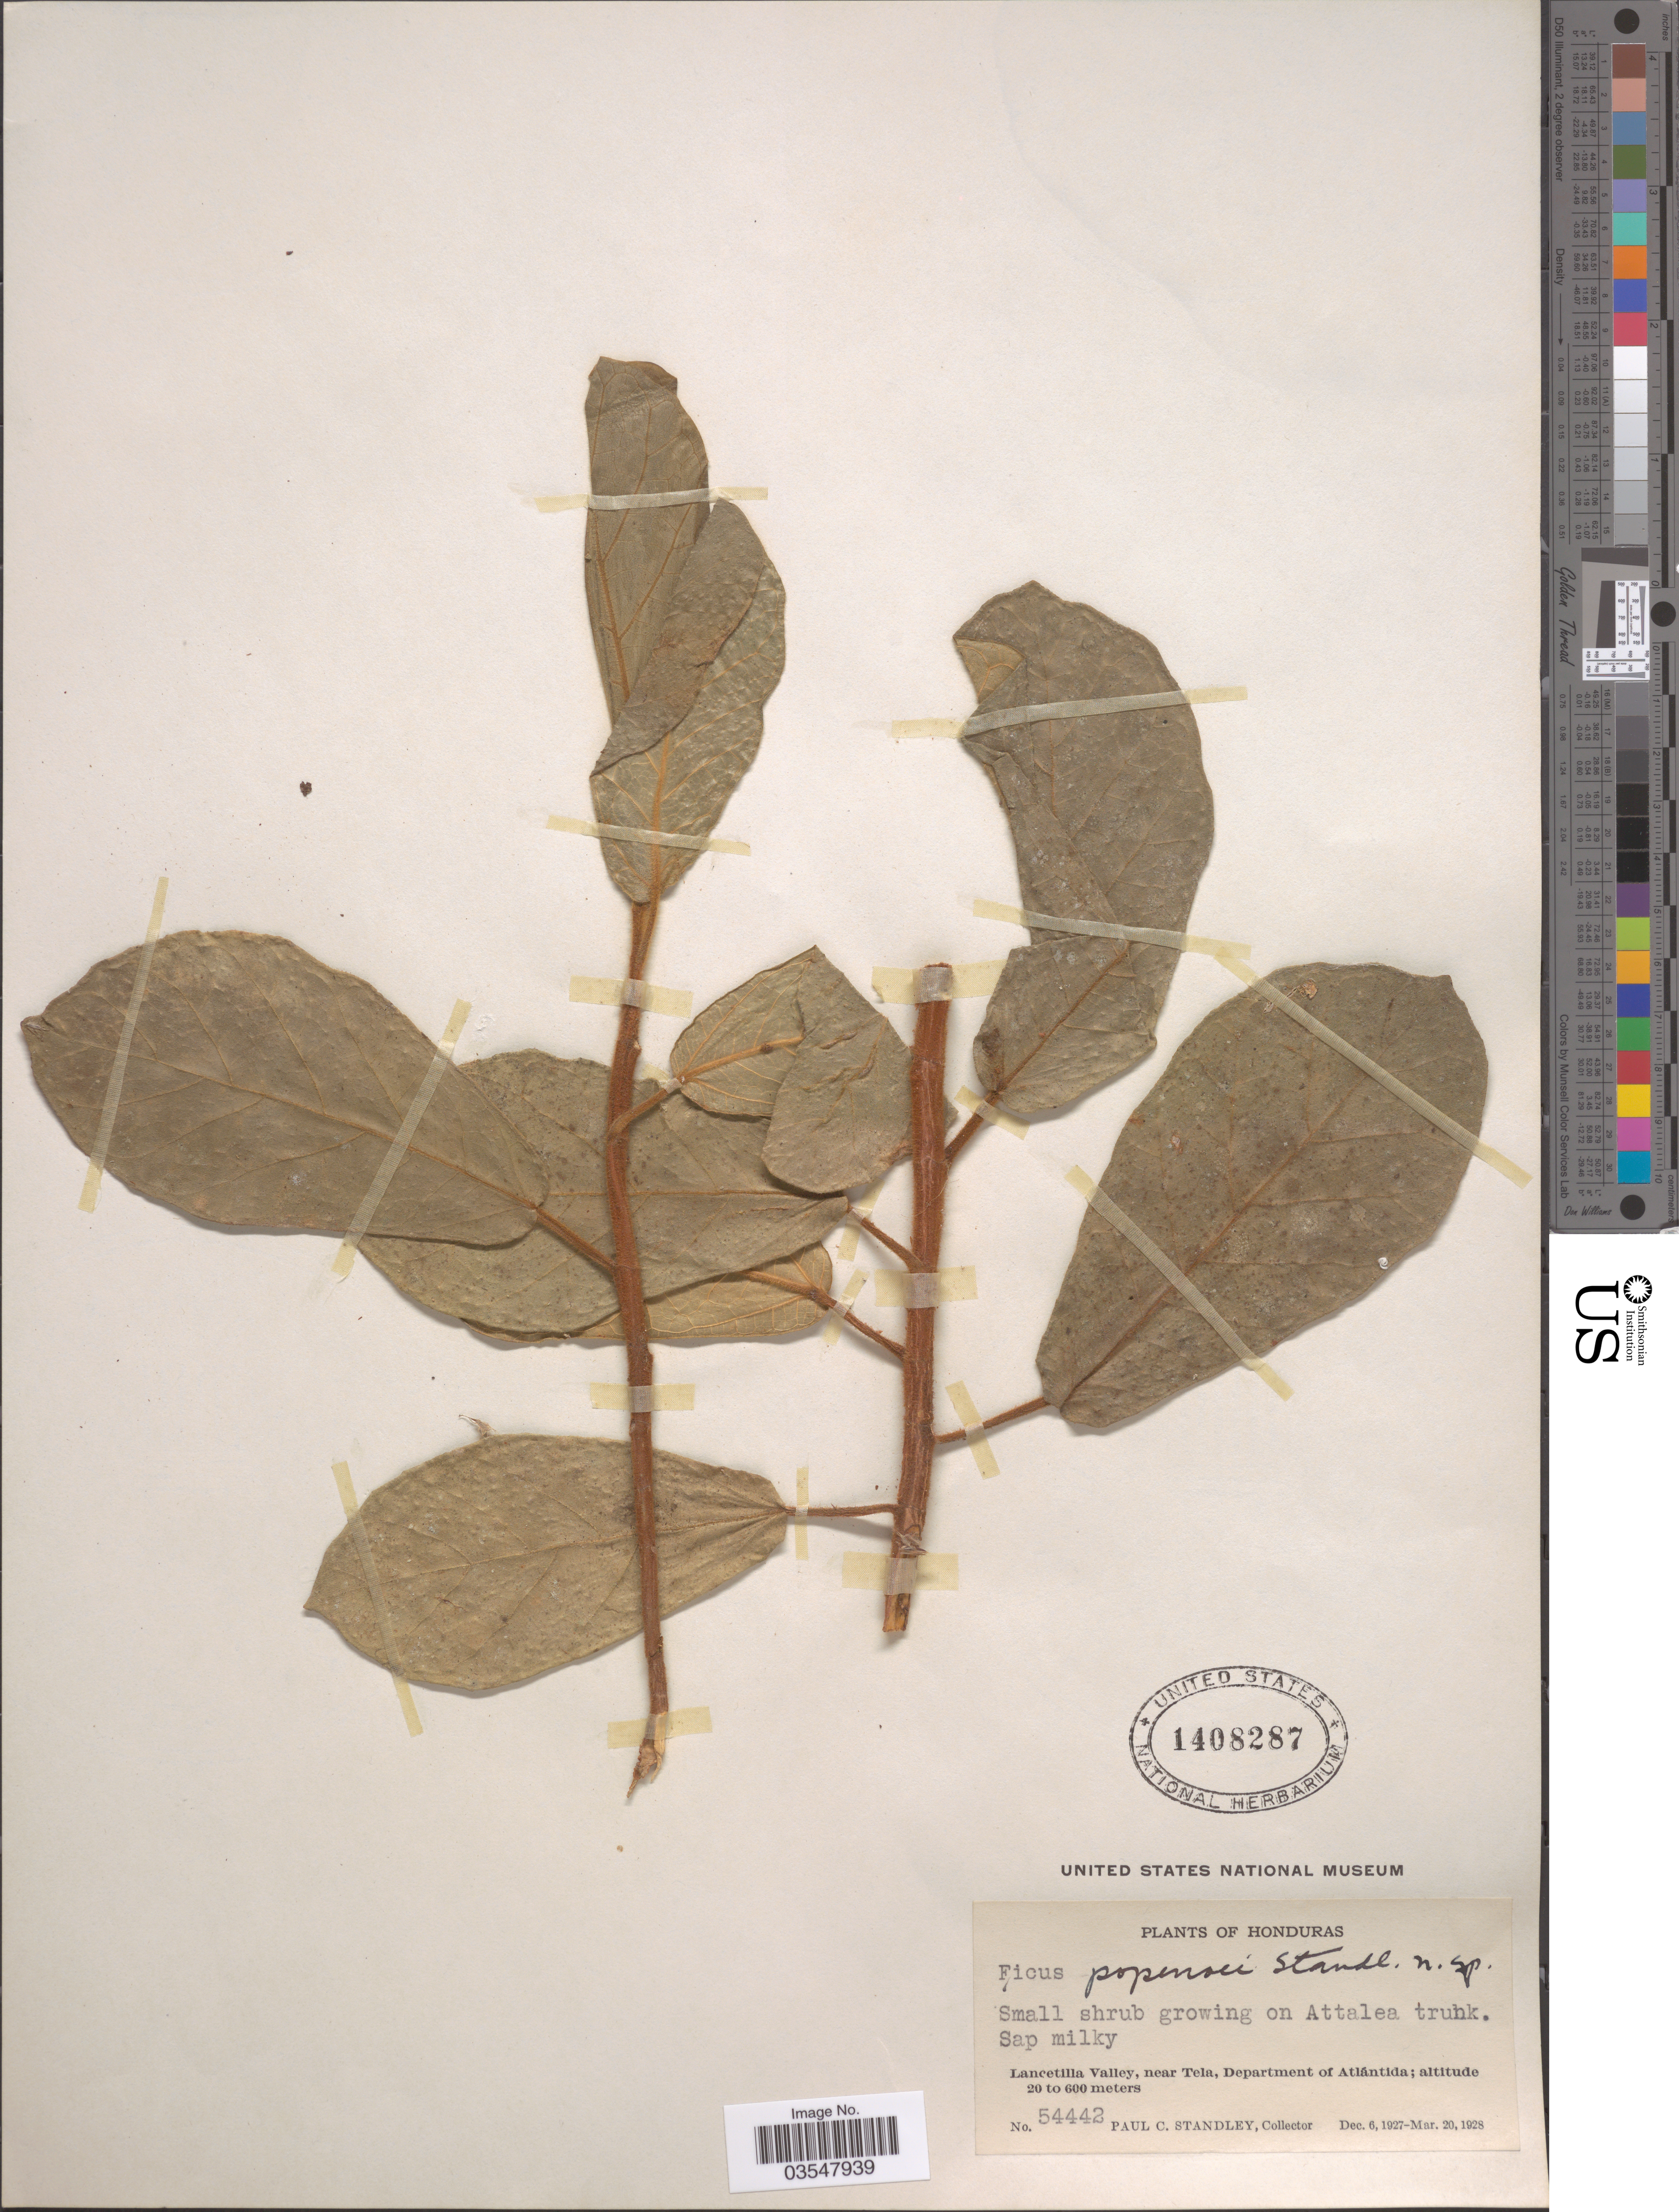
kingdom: Plantae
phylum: Tracheophyta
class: Magnoliopsida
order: Rosales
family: Moraceae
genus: Ficus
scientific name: Ficus popenoei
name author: Standl.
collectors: P. C. Standley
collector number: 54442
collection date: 1927-12-06/1928-03-20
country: Honduras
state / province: Atlantida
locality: Lancetilla Valley, near Tela, Department of Atlántida.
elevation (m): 20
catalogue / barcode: US 1408287